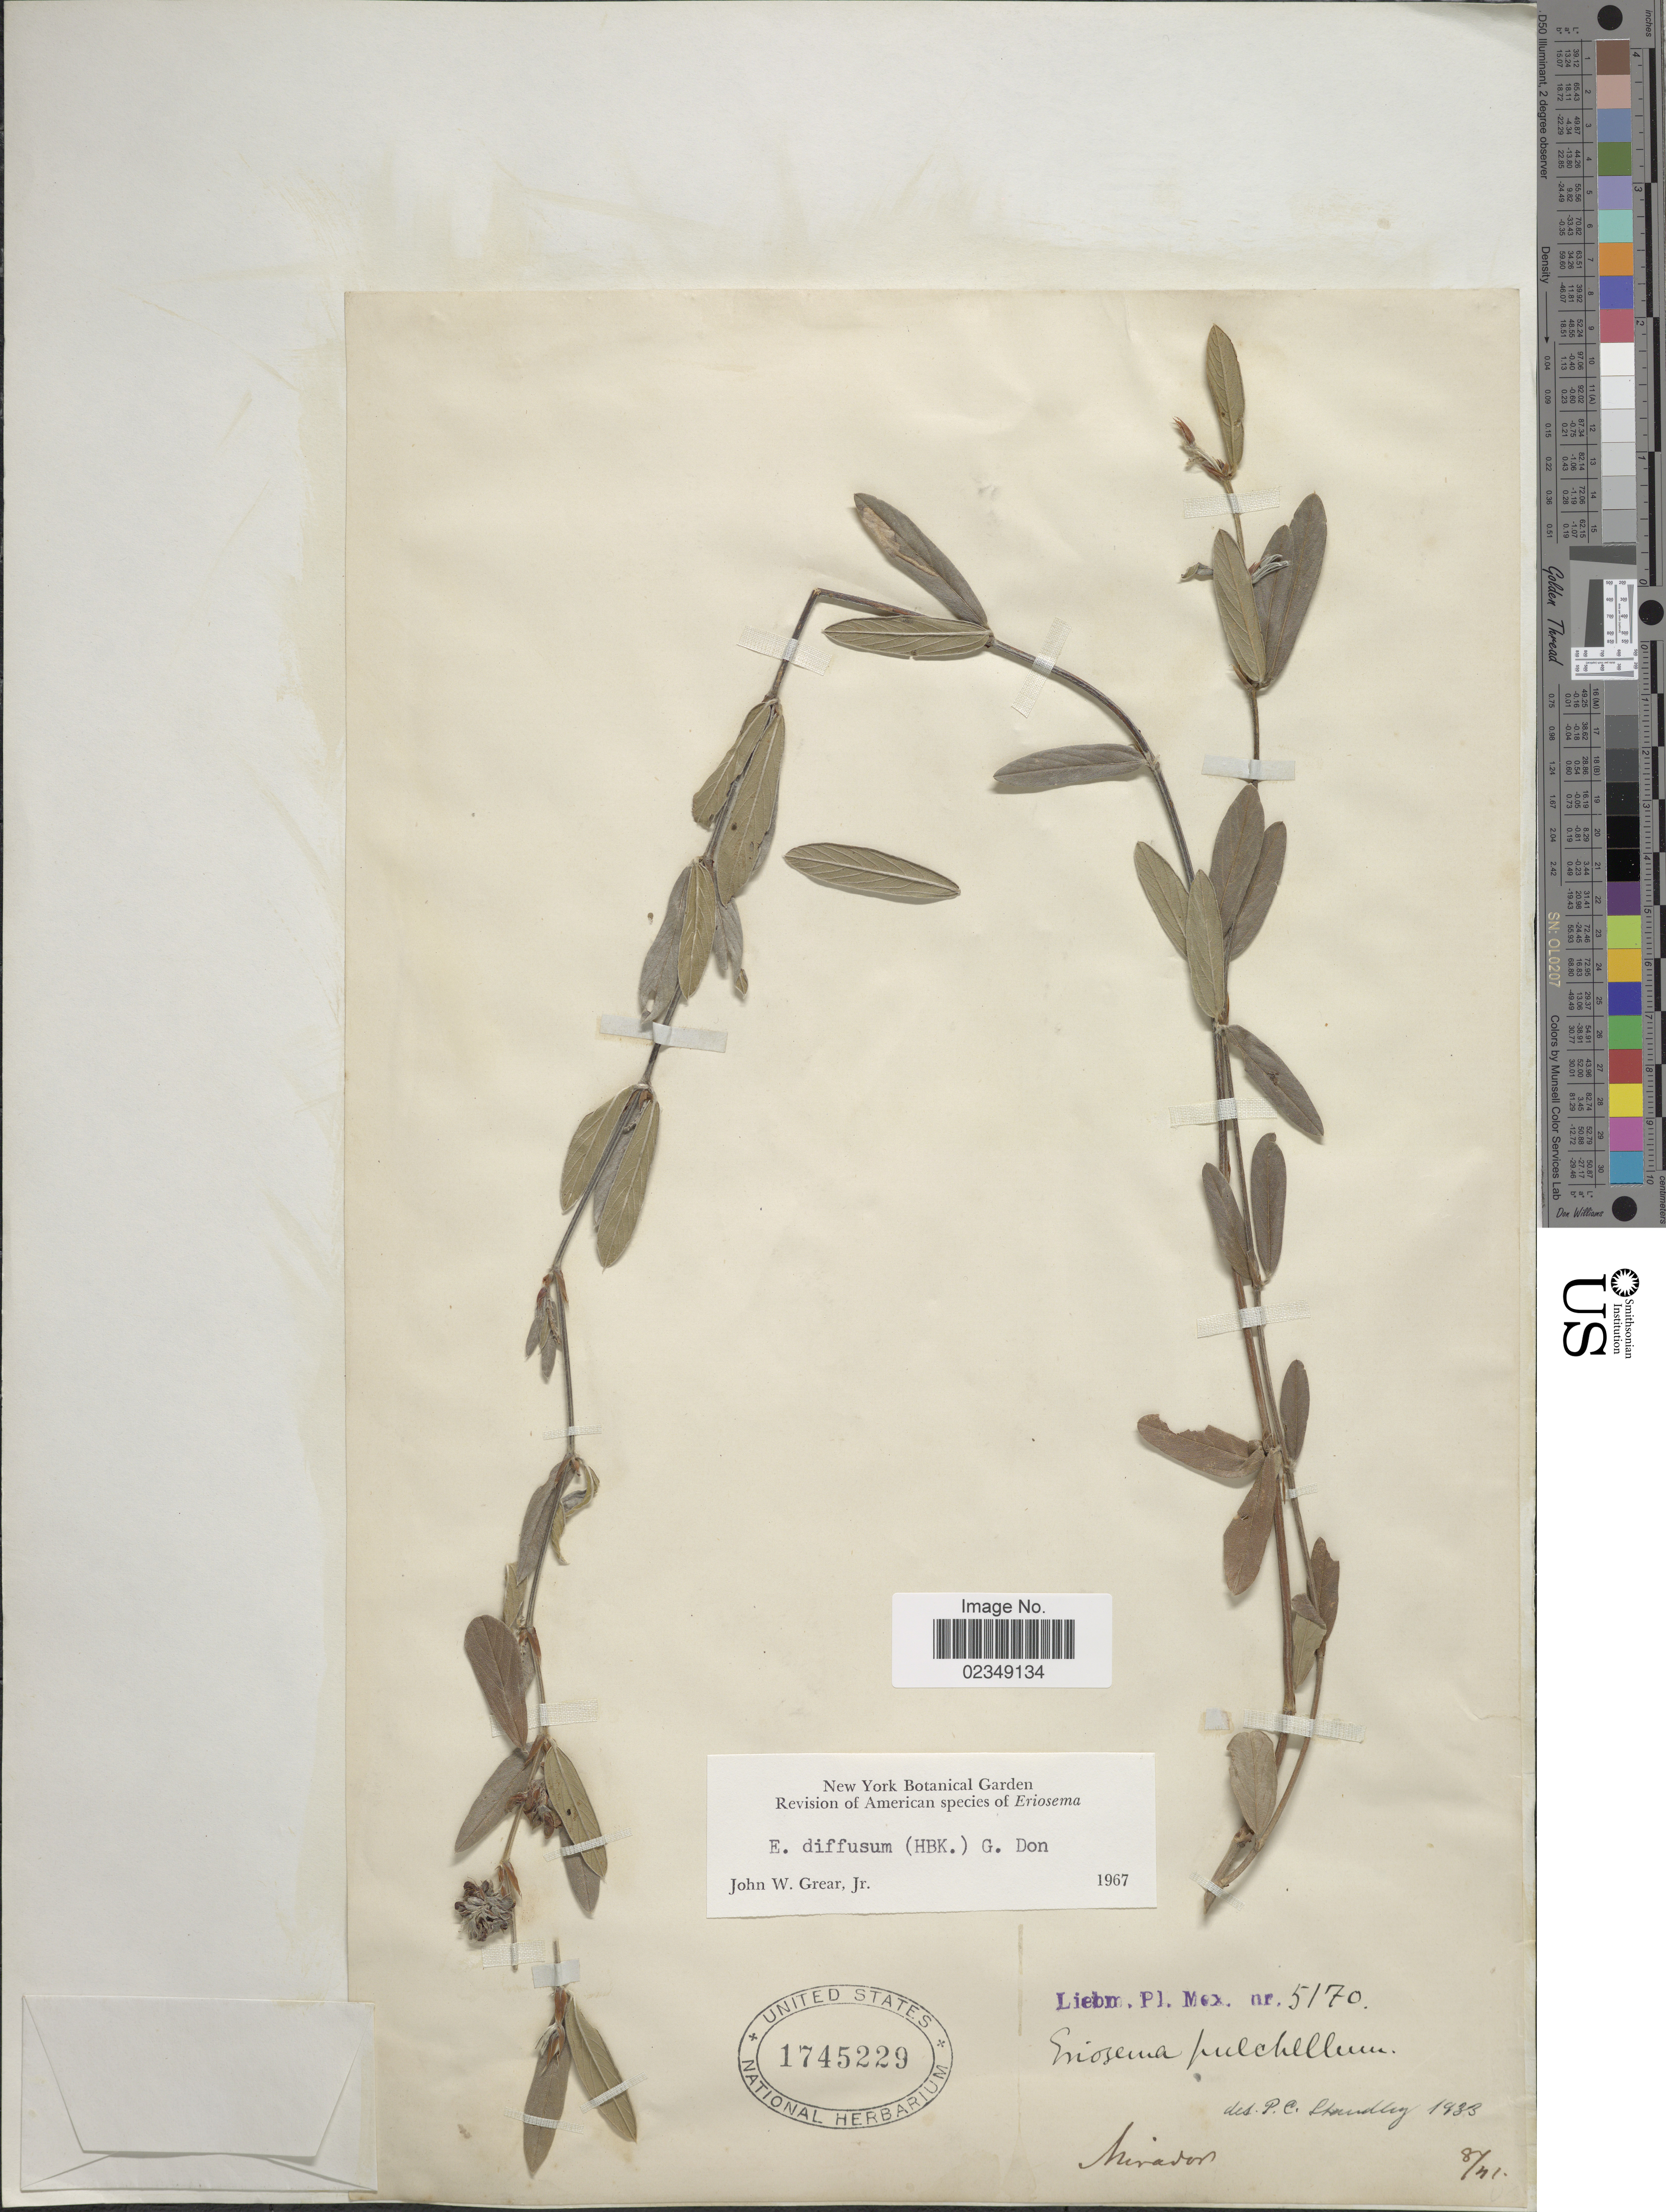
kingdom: Plantae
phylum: Tracheophyta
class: Magnoliopsida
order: Fabales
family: Fabaceae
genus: Eriosema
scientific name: Eriosema diffusum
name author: (Kunth) G. Don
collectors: Liebmann, --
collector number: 5170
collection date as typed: Transcribed d/m/y: /8/41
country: Mexico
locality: Mirador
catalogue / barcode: US 1745229